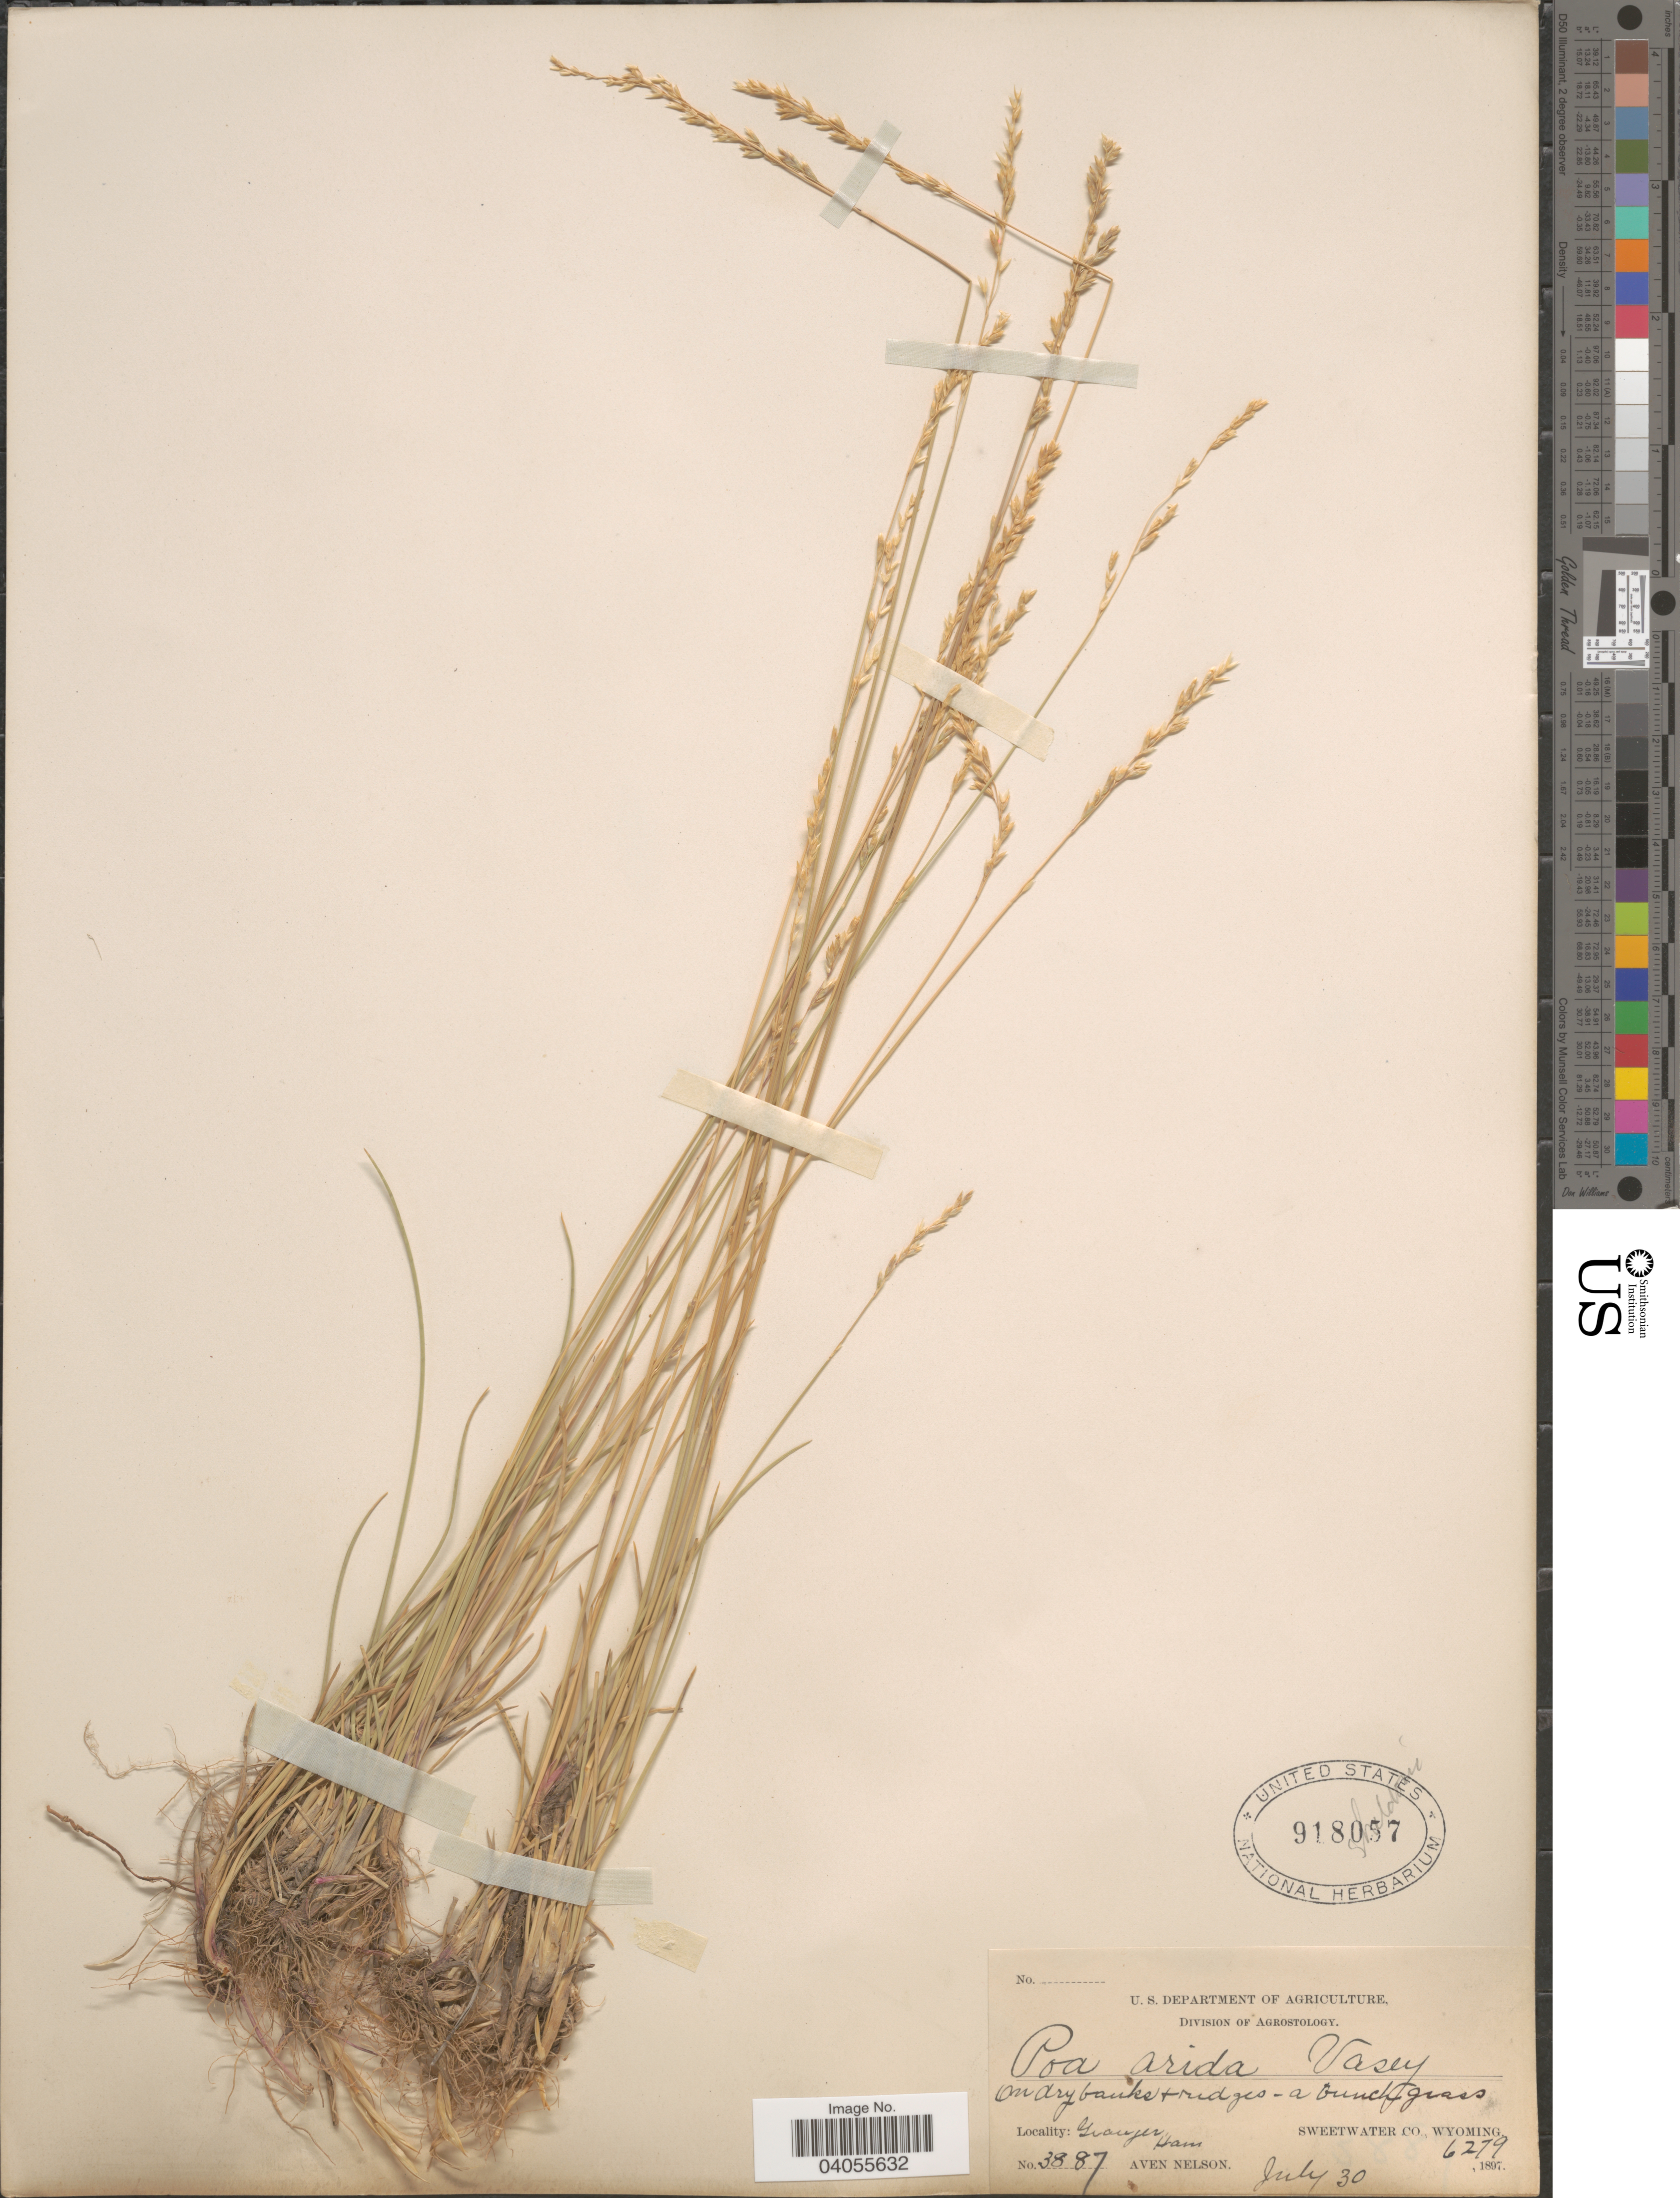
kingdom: Plantae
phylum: Tracheophyta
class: Liliopsida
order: Poales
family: Poaceae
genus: Poa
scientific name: Poa arida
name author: Vasey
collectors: A. Nelson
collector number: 3887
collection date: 1897-07-30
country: United States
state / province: Wyoming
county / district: Sweetwater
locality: Granger Ham (Ham's Fork). Sweetwater Co.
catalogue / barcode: US 918057